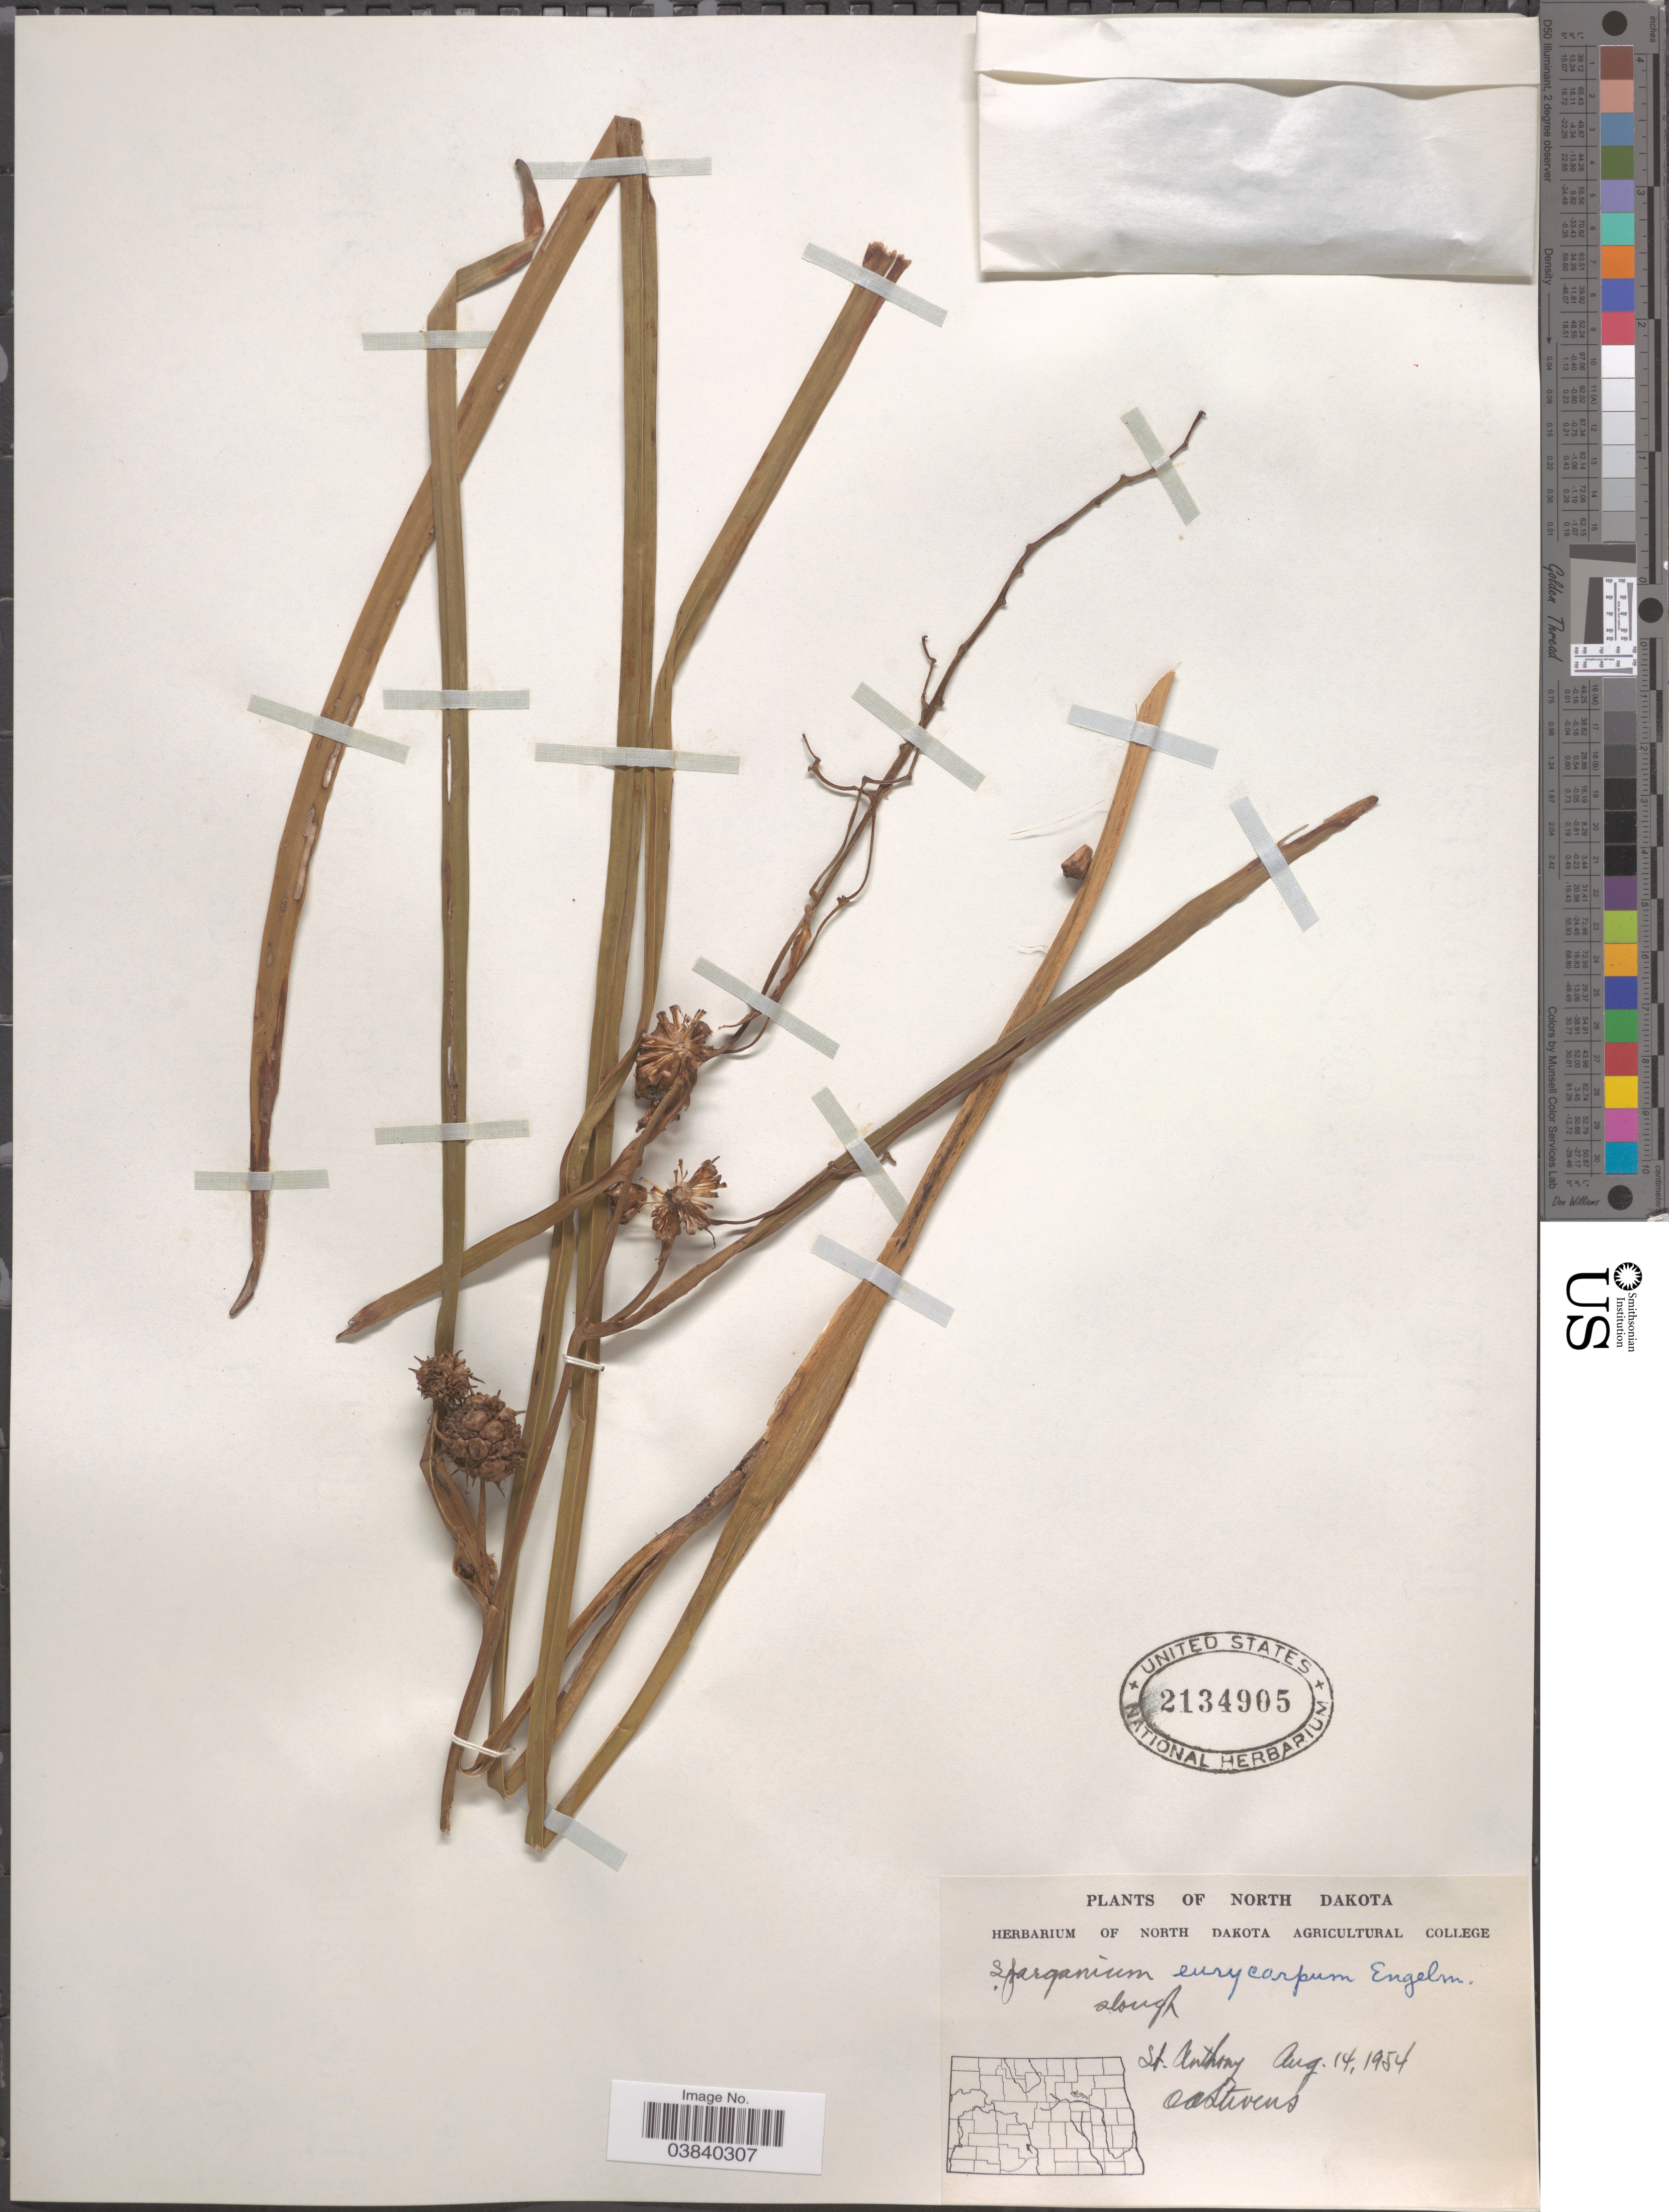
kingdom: Plantae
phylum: Tracheophyta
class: Liliopsida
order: Poales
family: Typhaceae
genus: Sparganium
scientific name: Sparganium eurycarpum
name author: Engelm.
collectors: O. A. Stevens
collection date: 1954-08-14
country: United States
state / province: North Dakota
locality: St. Anthony.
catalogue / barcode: US 2134905